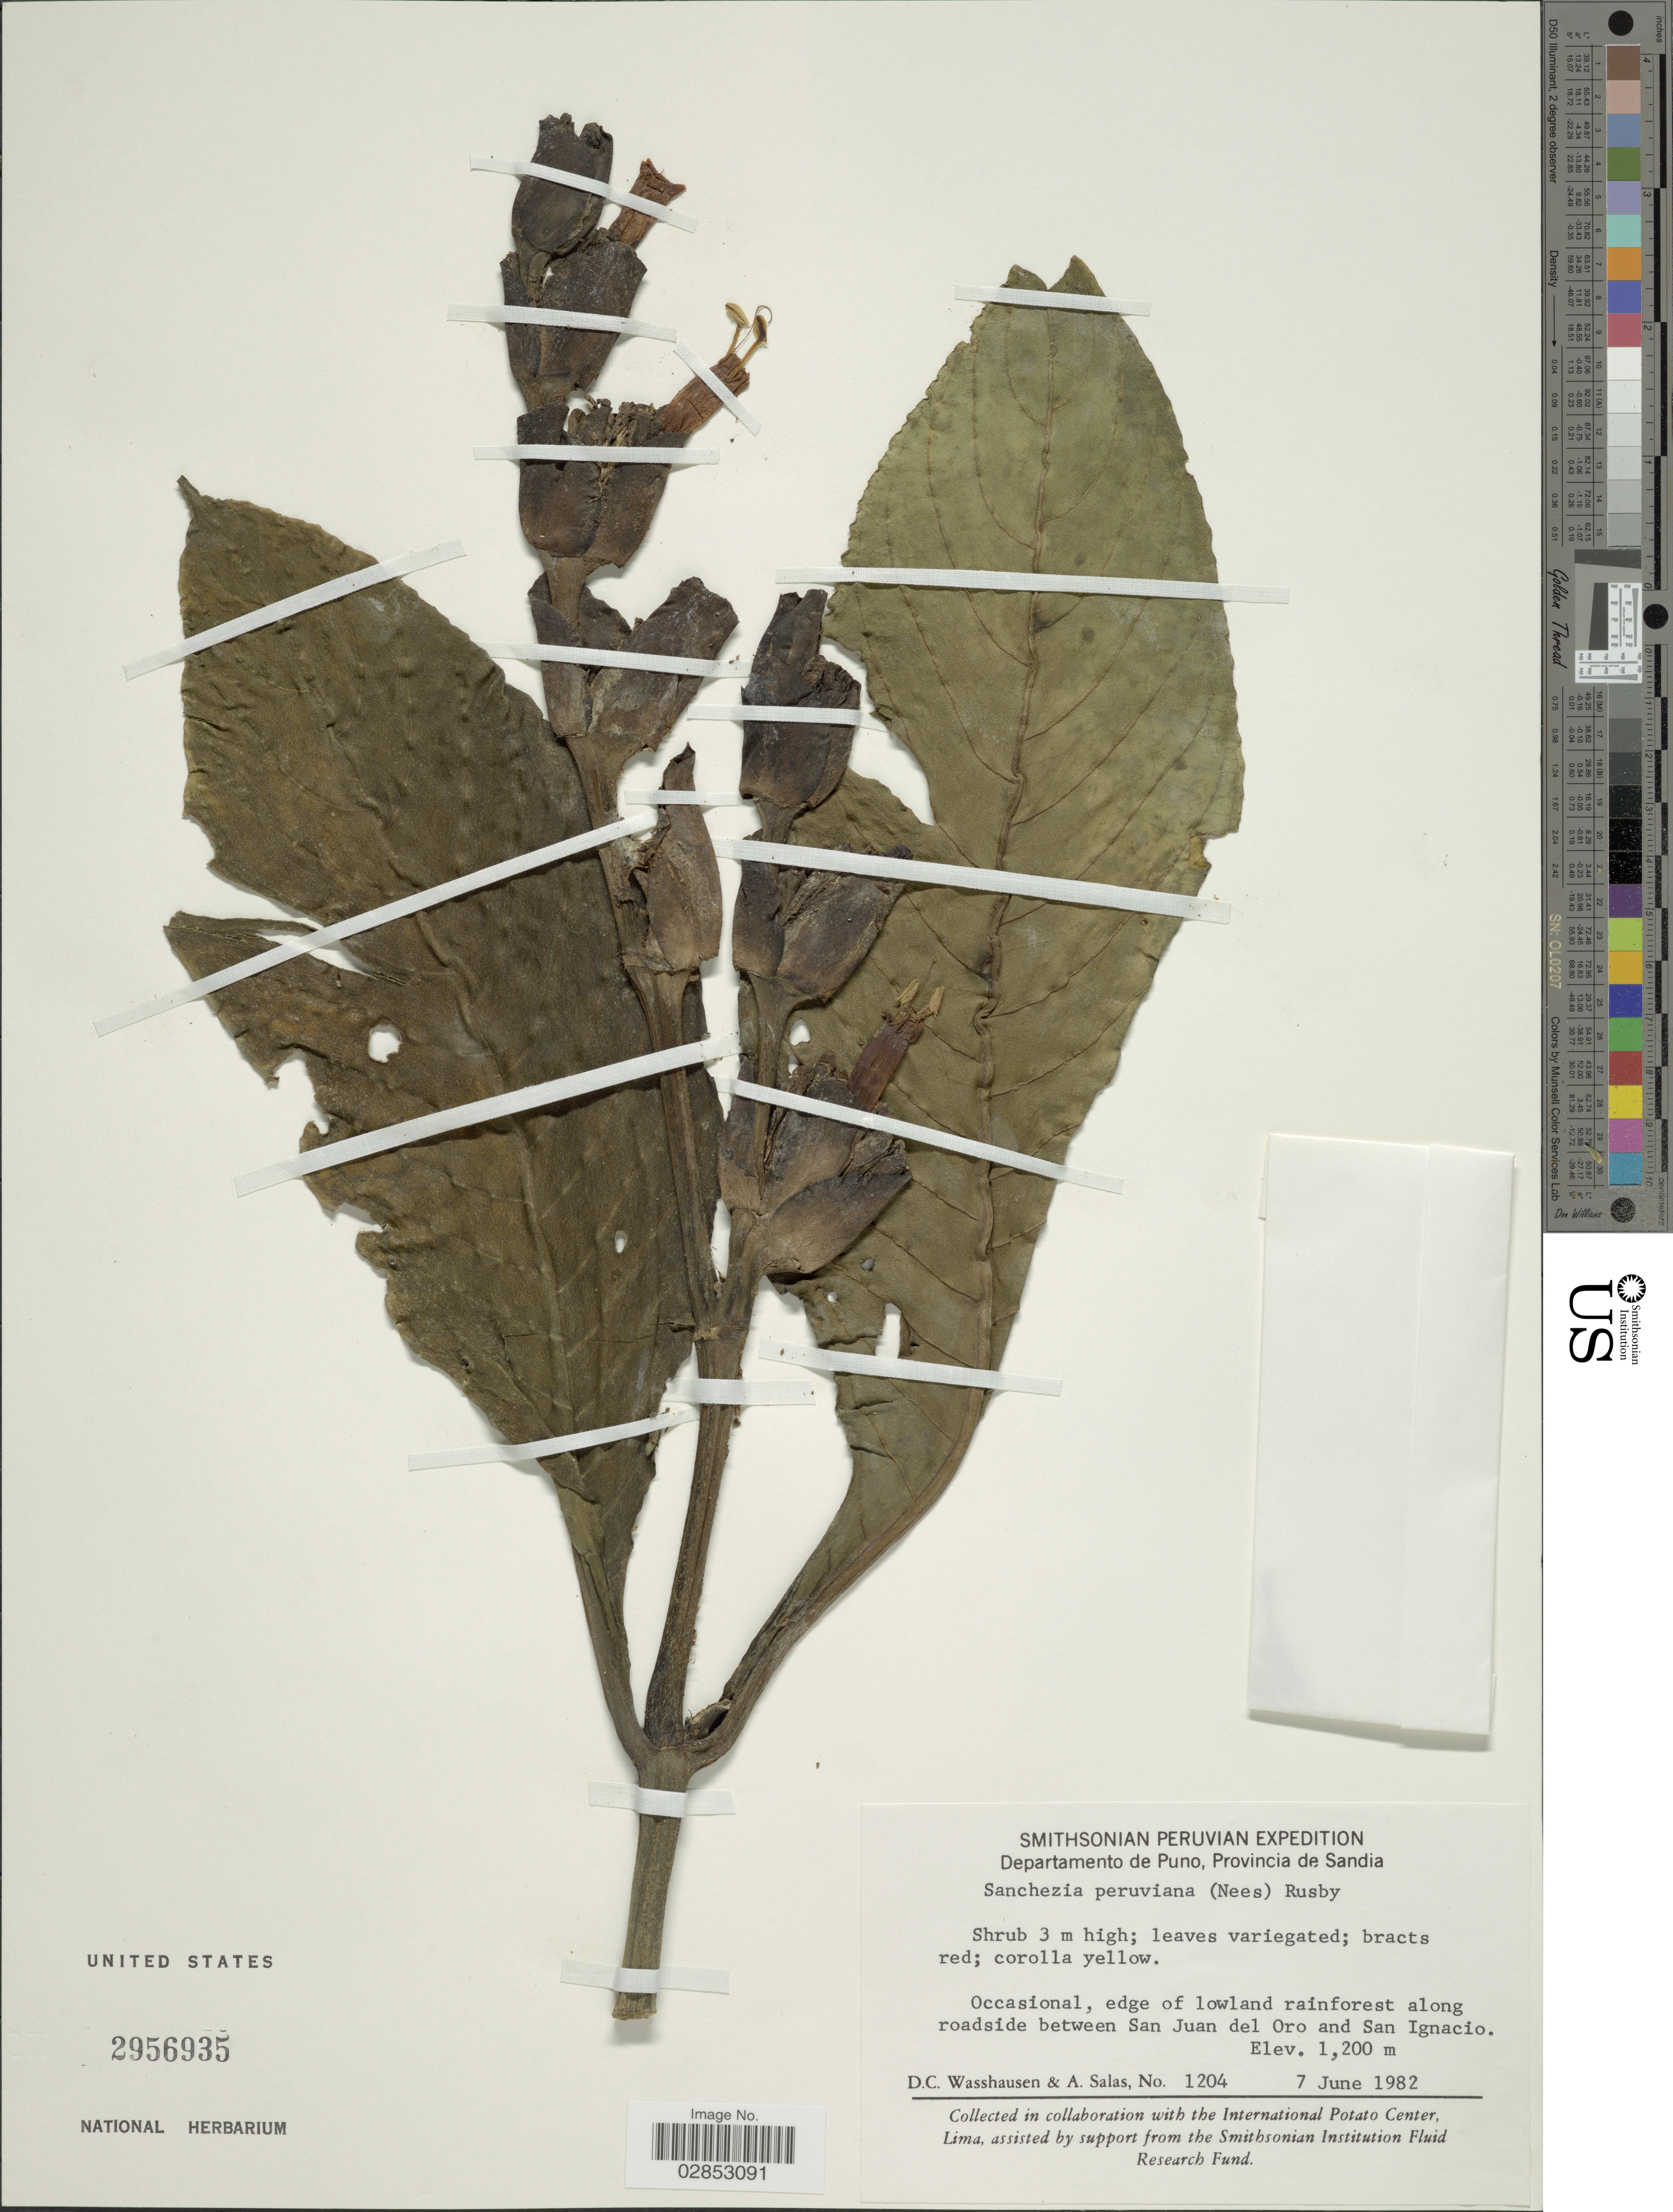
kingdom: Plantae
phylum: Tracheophyta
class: Magnoliopsida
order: Lamiales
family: Acanthaceae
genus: Sanchezia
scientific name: Sanchezia oblonga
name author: Ruiz & Pav.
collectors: D. C. Wasshausen & A. Salas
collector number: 1204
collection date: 1982-06-07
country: Peru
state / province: Puno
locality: Departamento de Puno, Provincia de Sandia, edge of lowland rainforest along roadside between San Juan del Oro and San Ignacio.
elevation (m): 1200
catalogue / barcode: US 2956935